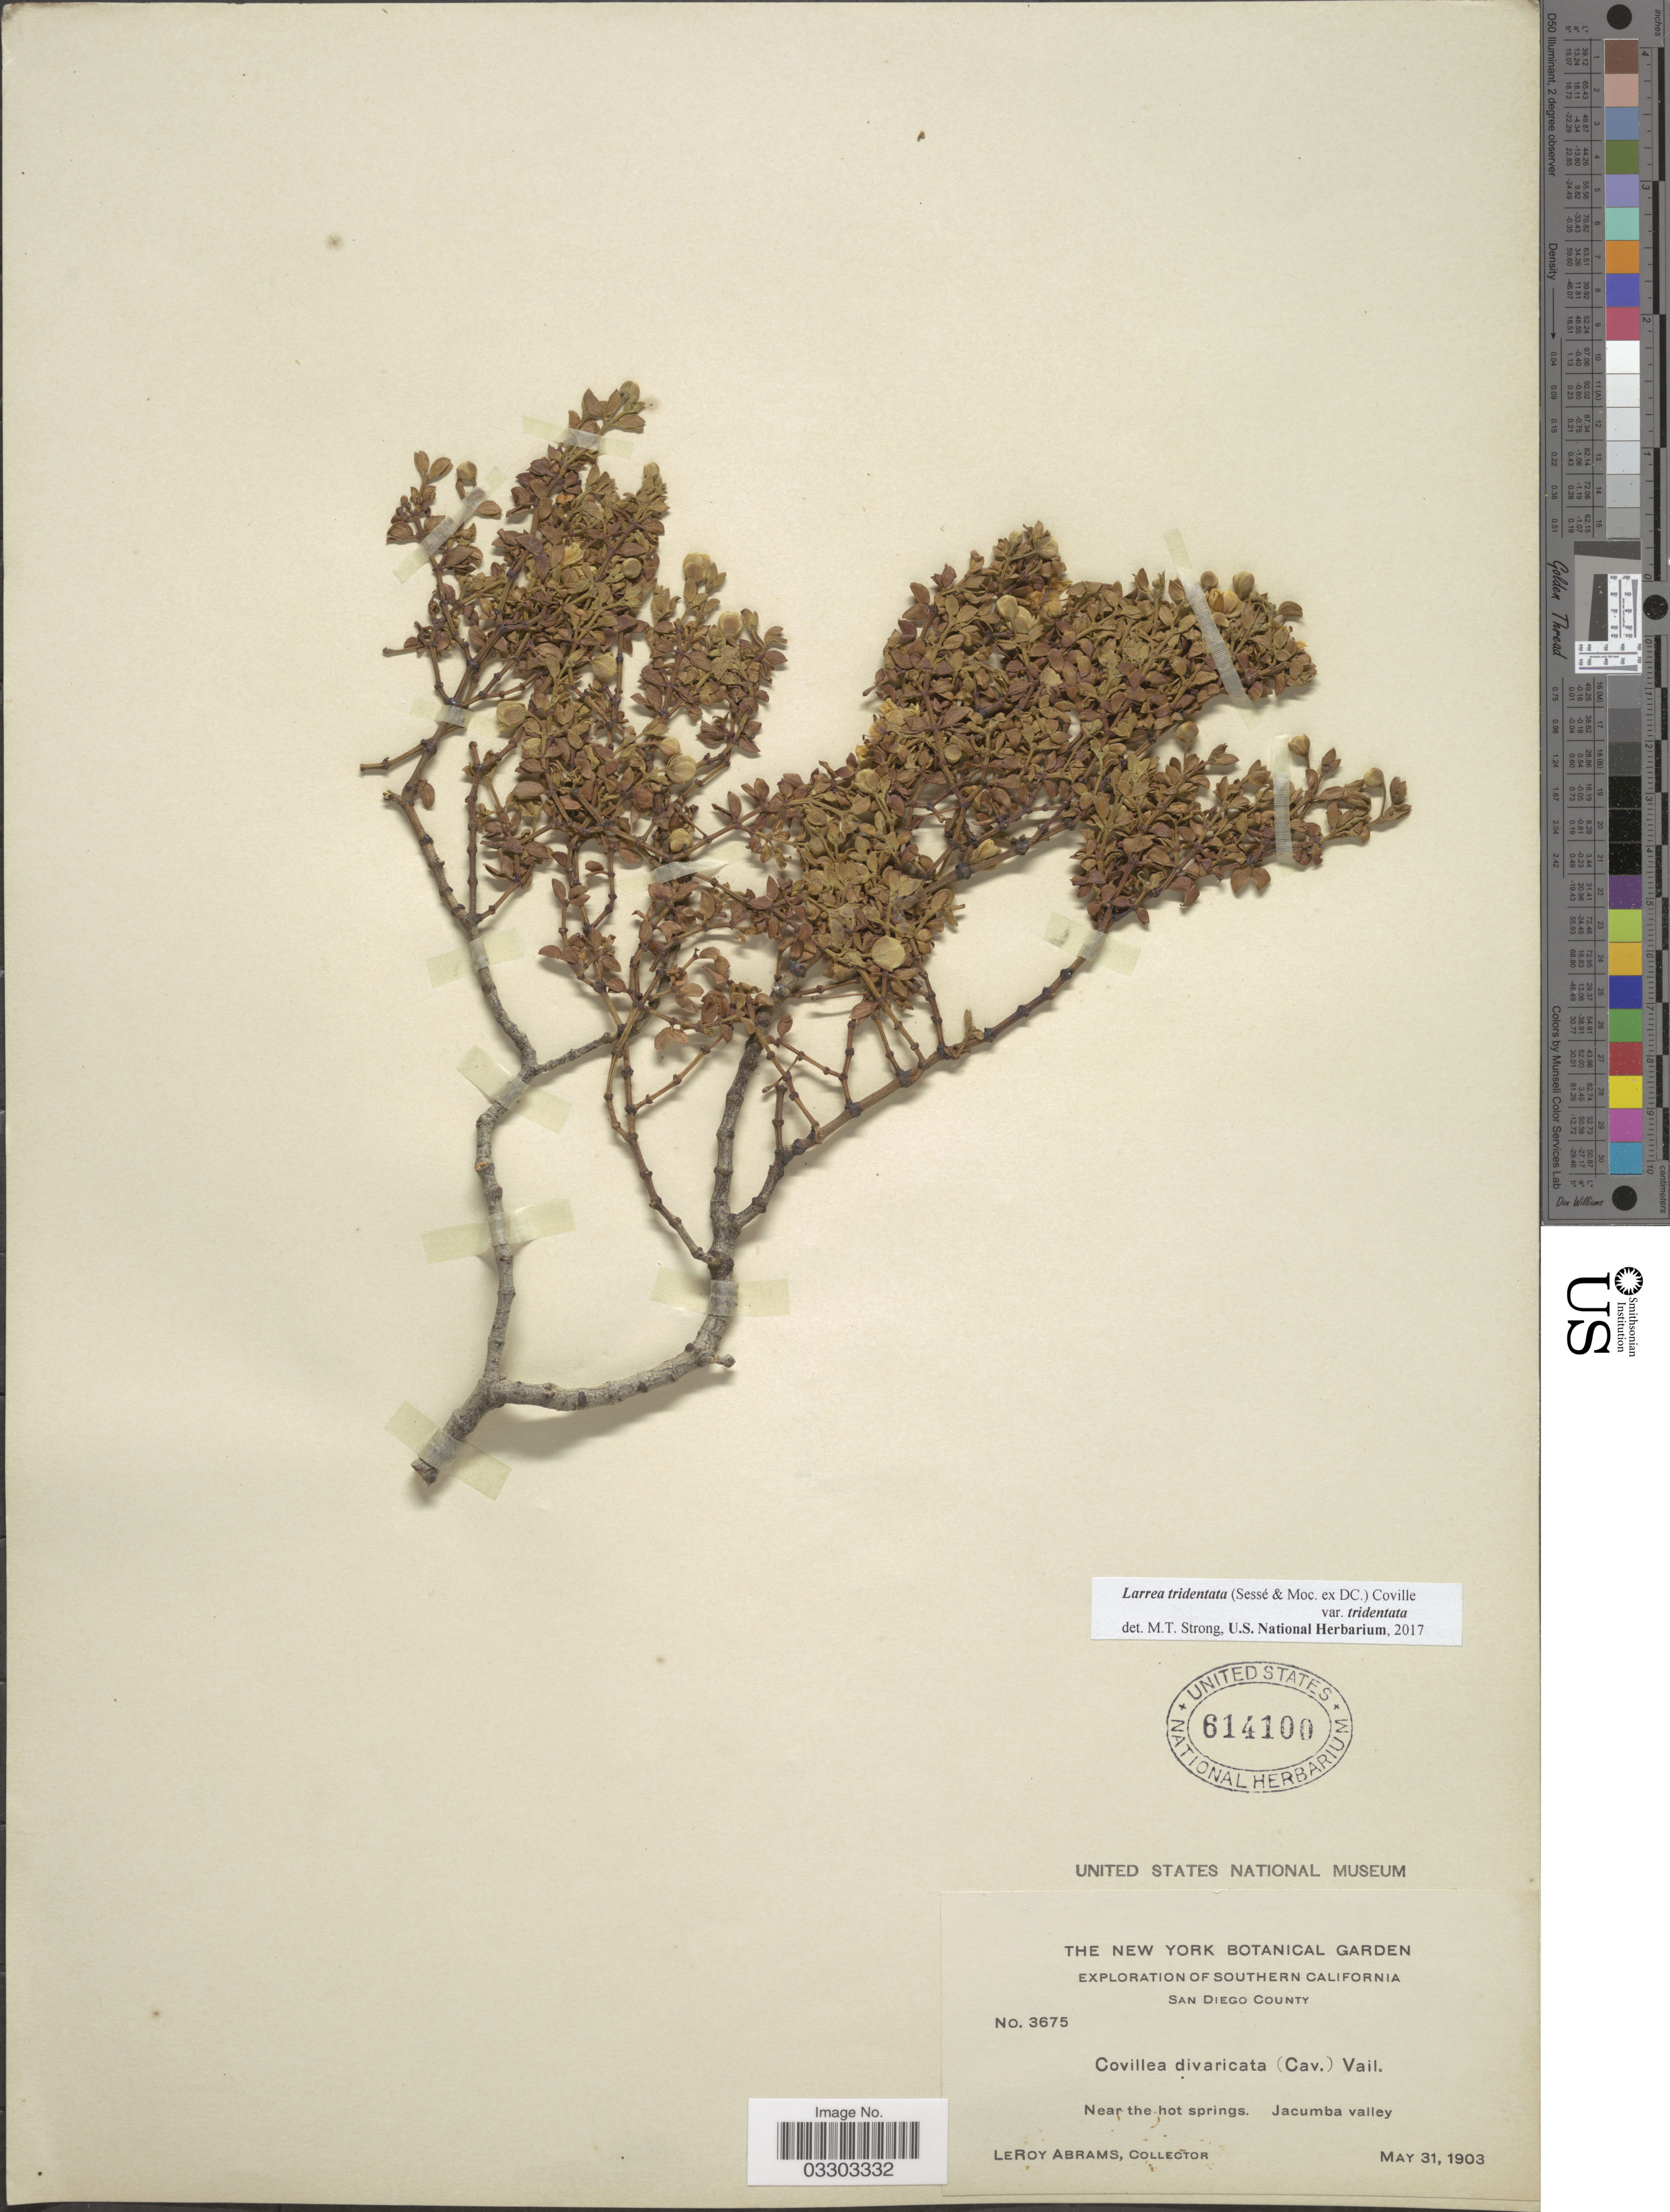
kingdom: Plantae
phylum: Tracheophyta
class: Magnoliopsida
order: Zygophyllales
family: Zygophyllaceae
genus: Larrea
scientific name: Larrea tridentata var. tridentata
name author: (Sessé & Moc. ex DC.) Coville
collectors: L. Abrams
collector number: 3675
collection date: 1903-05-31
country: United States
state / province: California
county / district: San Diego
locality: Southern California. San Diego County. Near the hot springs. Jacumba valley.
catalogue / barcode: US 614100